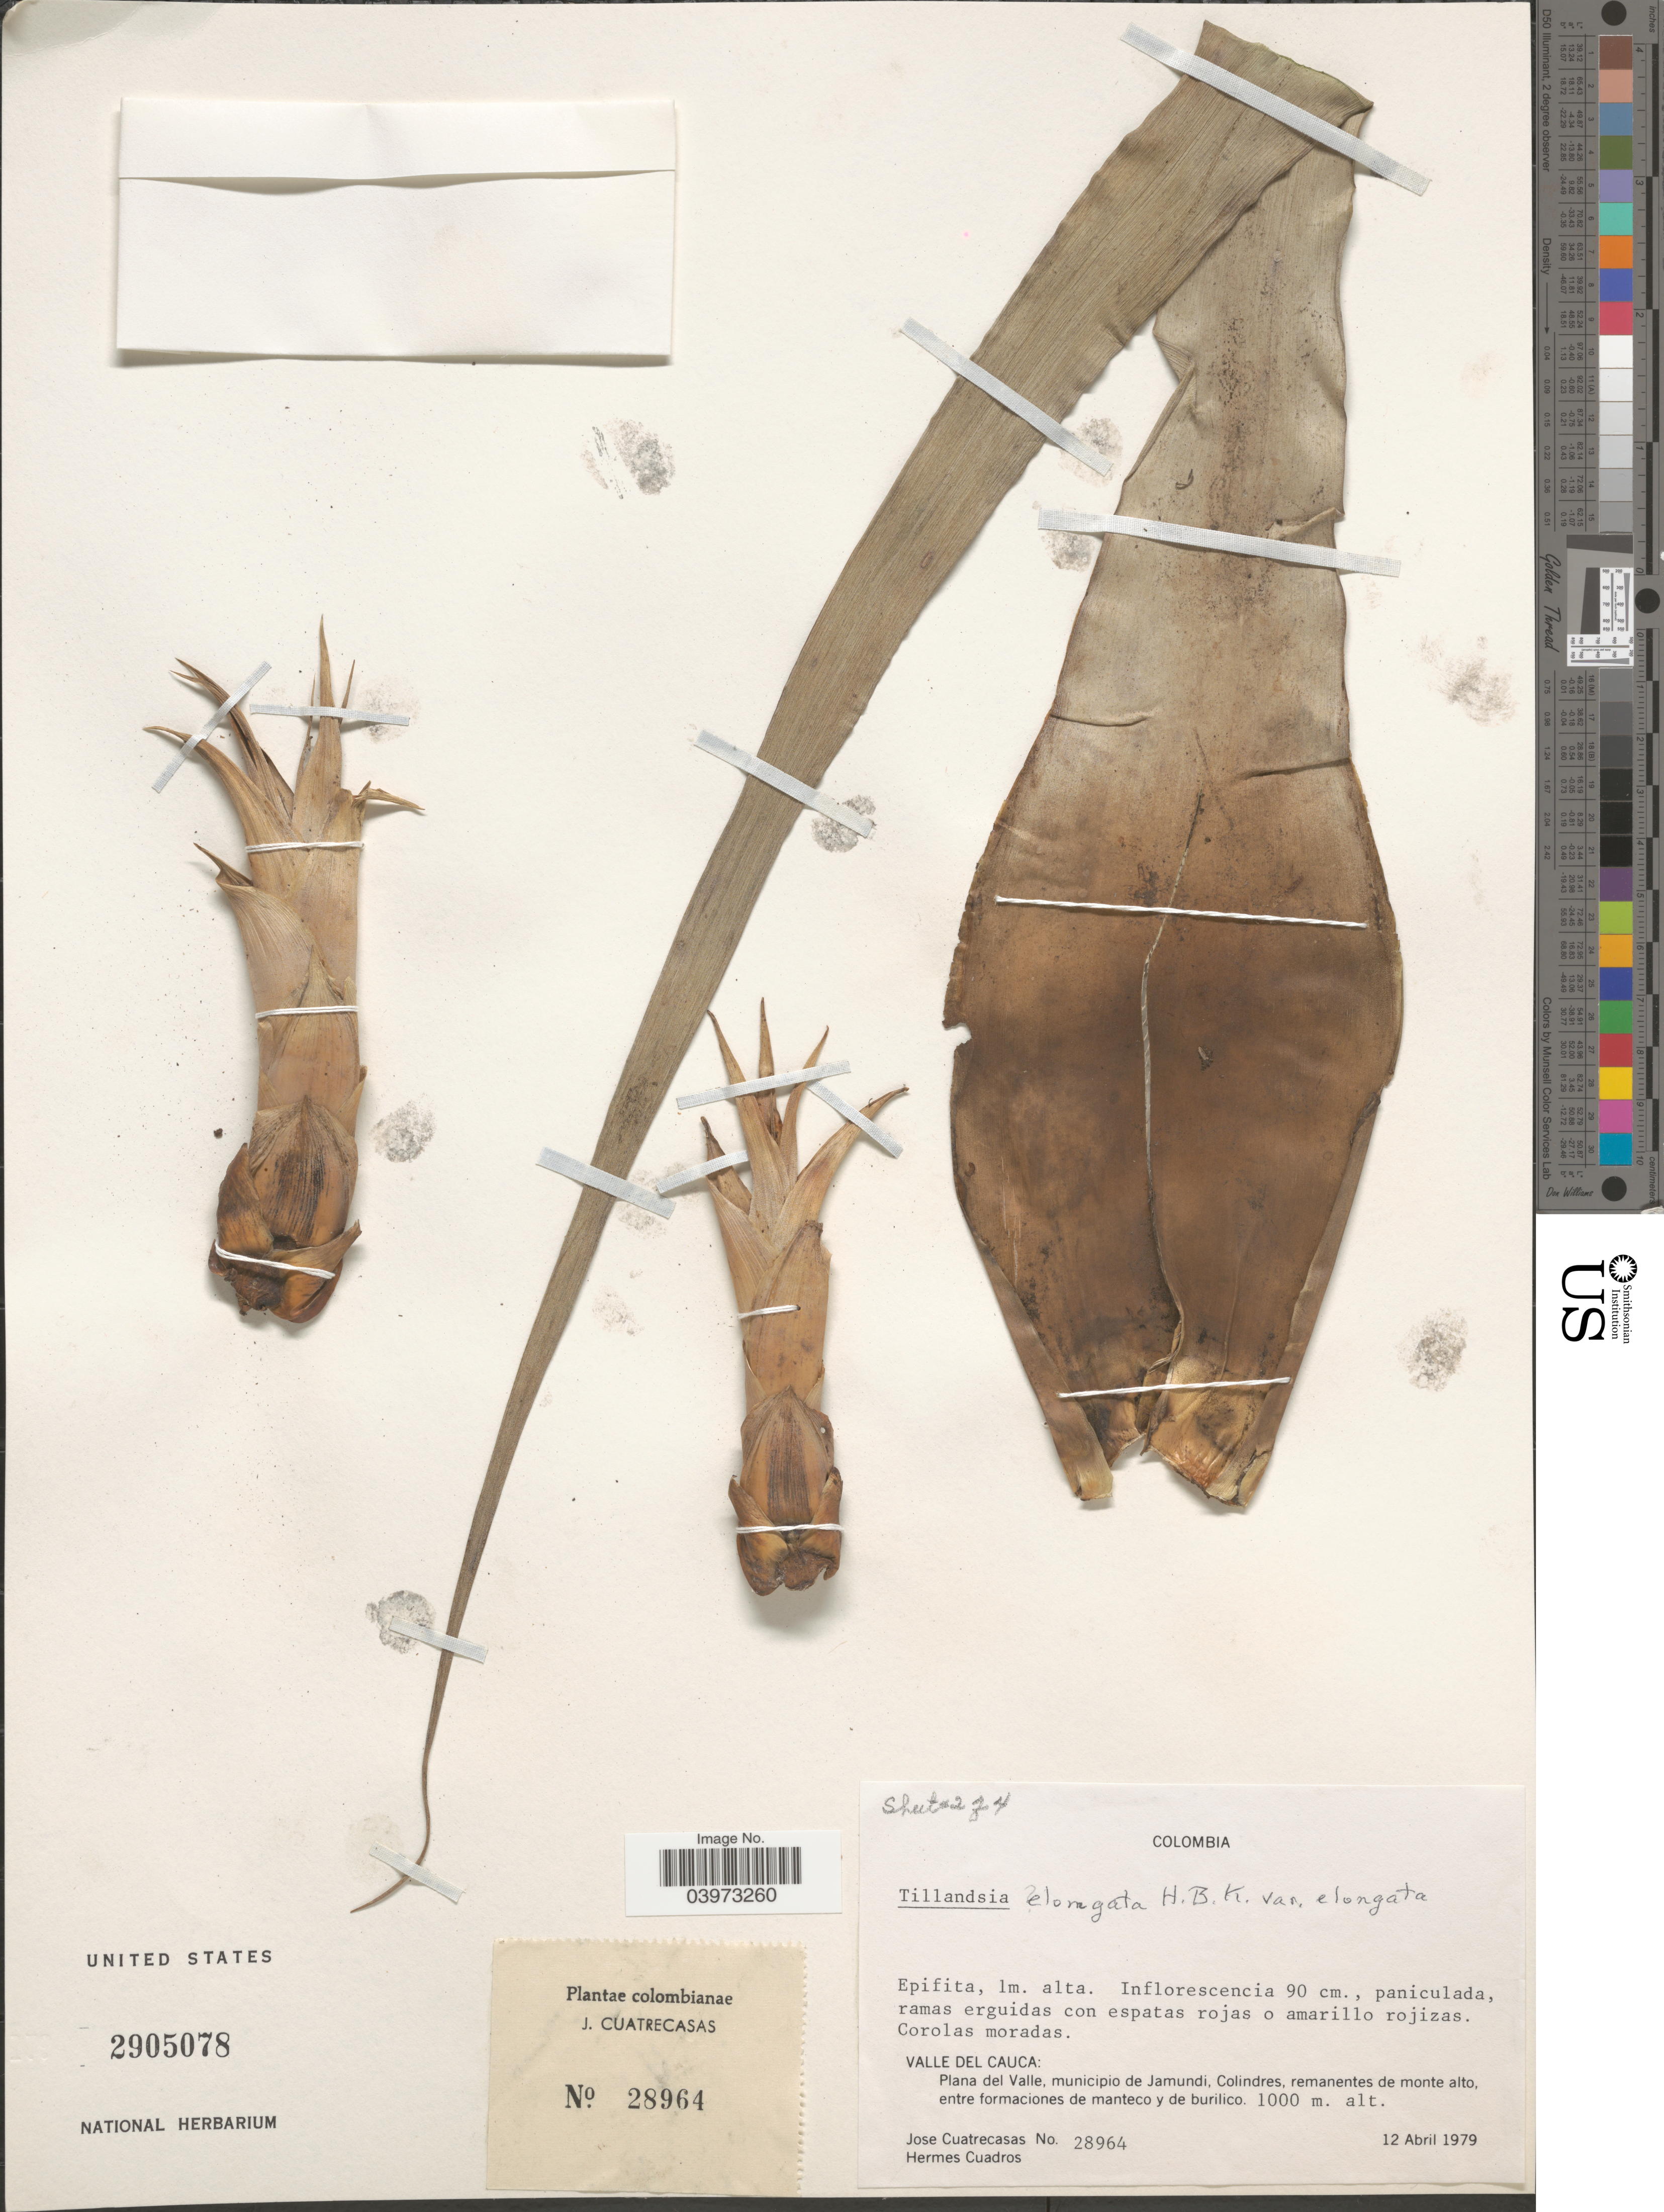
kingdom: Plantae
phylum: Tracheophyta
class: Liliopsida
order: Poales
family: Bromeliaceae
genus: Tillandsia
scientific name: Tillandsia elongata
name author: Kunth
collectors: J. Cuatrecasas & H. Cuadros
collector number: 28964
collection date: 1979-04-12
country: Colombia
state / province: Valle del Cauca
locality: Colombianae. Plana del Valle, municipio de Jamundi, Colindres, remanentes de monte alto, entre formaciones de manteco y de burilico.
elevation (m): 1000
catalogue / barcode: US 2905078